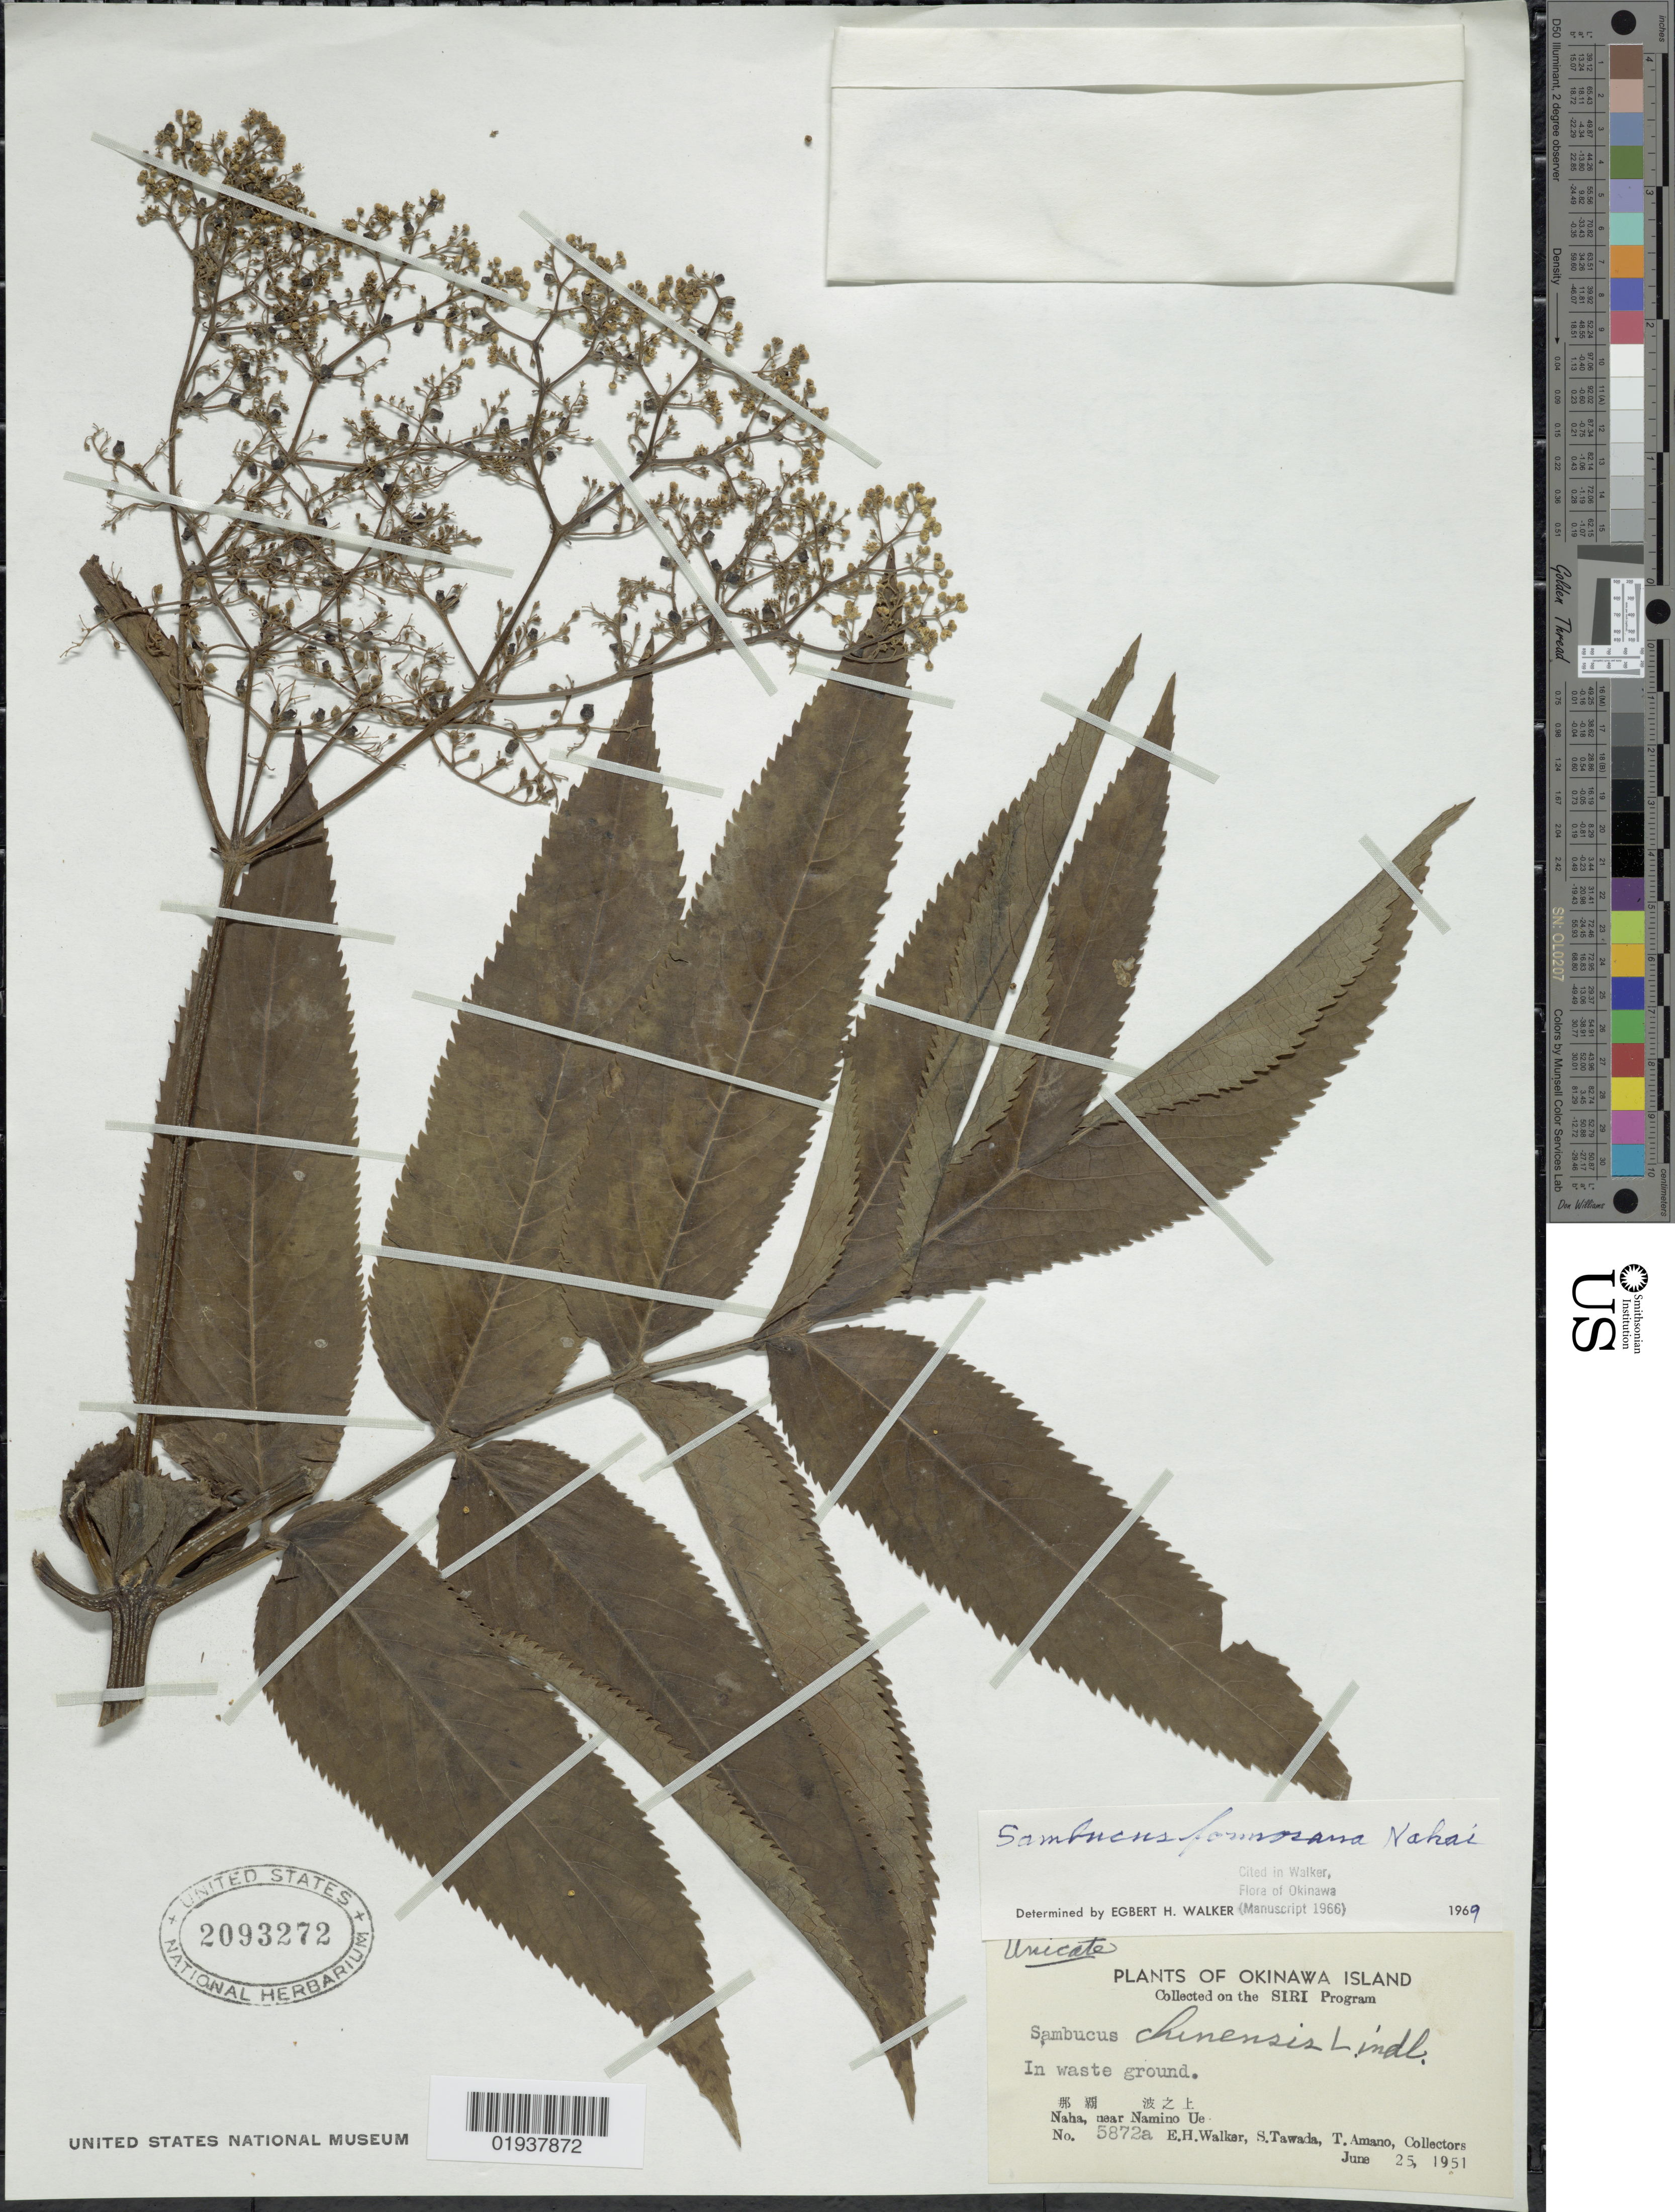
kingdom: Plantae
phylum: Tracheophyta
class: Magnoliopsida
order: Dipsacales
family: Viburnaceae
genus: Sambucus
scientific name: Sambucus javanica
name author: Blume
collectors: E. H. Walker, S. Tawada & T. Amano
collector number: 5872a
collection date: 1951-06-25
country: Japan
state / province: Okinawa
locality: Okinawa Islands. Naha, near Namino Ue.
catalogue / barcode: US 2093272